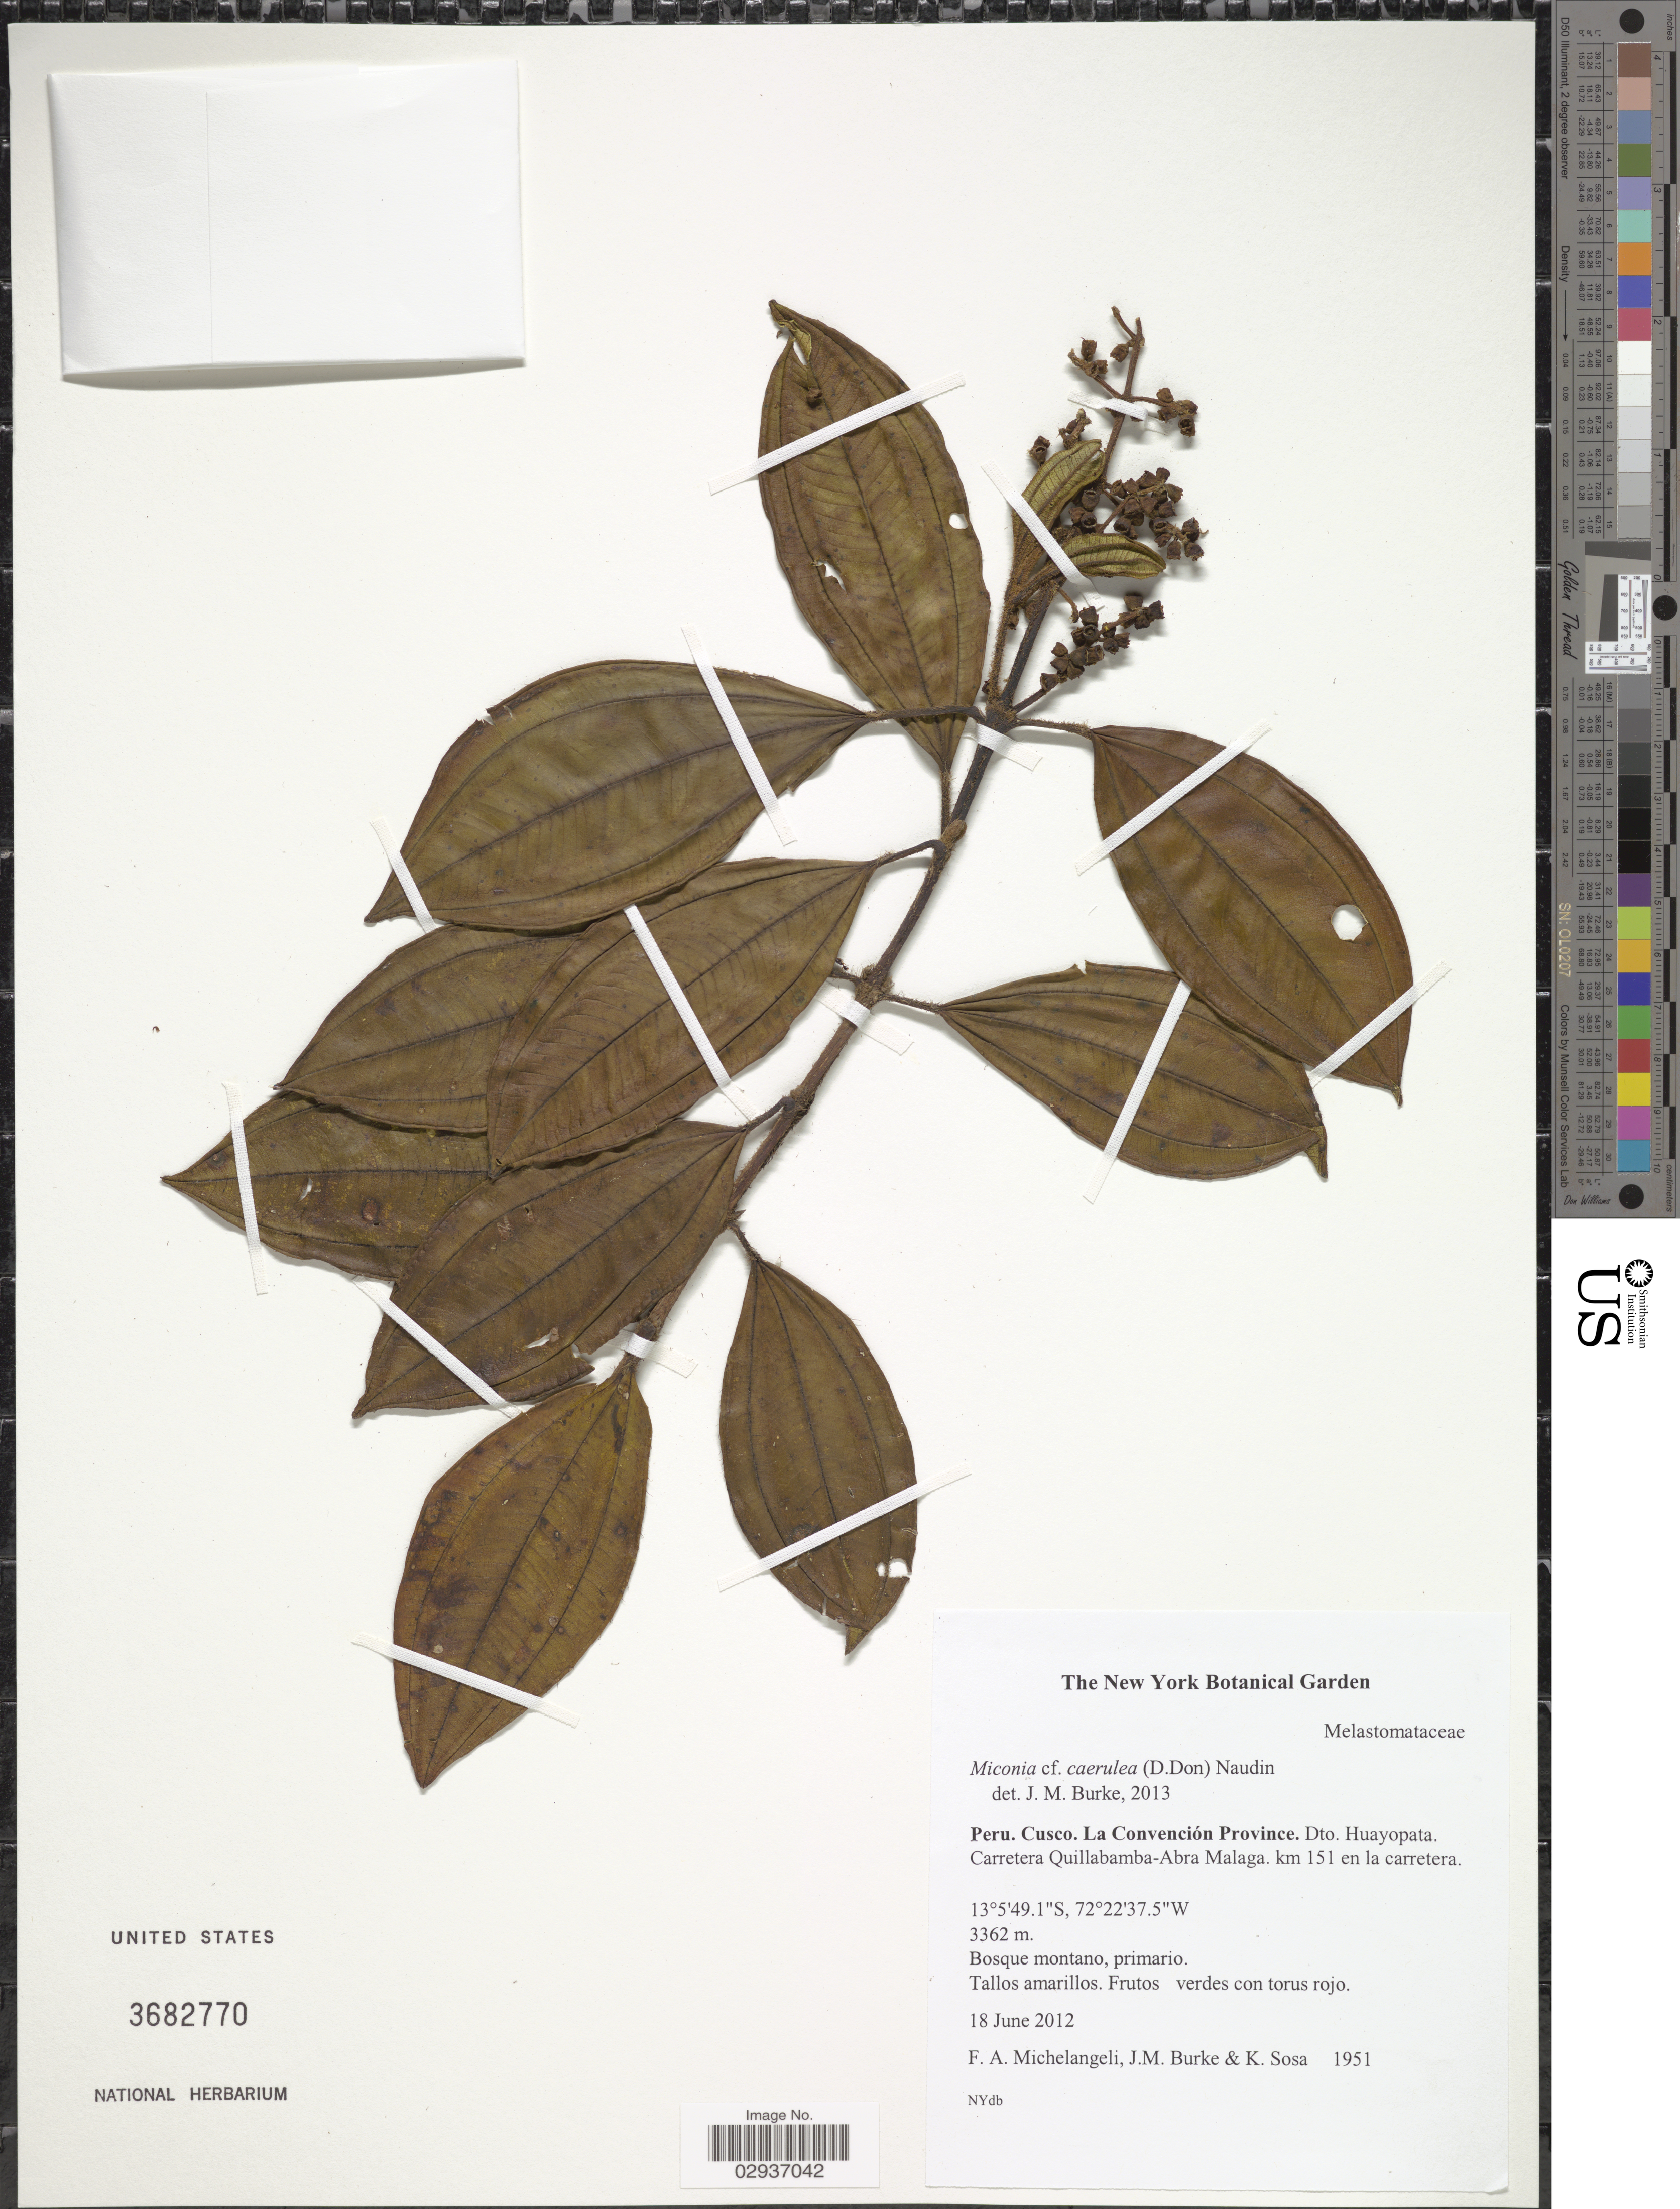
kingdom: Plantae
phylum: Tracheophyta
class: Magnoliopsida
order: Myrtales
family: Melastomataceae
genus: Miconia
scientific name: Miconia caerulea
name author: (D. Don) Naudin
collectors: F. A. Michelangeli, Jac. M. Burke & K. Sosa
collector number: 1951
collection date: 2012-06-18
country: Peru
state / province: Cusco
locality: Peru. Cusco. La Convención Province. Dto. Huayopata. Carretera Quillabamba-Abra Malaga. km 151 en la carretera.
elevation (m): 3362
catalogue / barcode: US 3682770